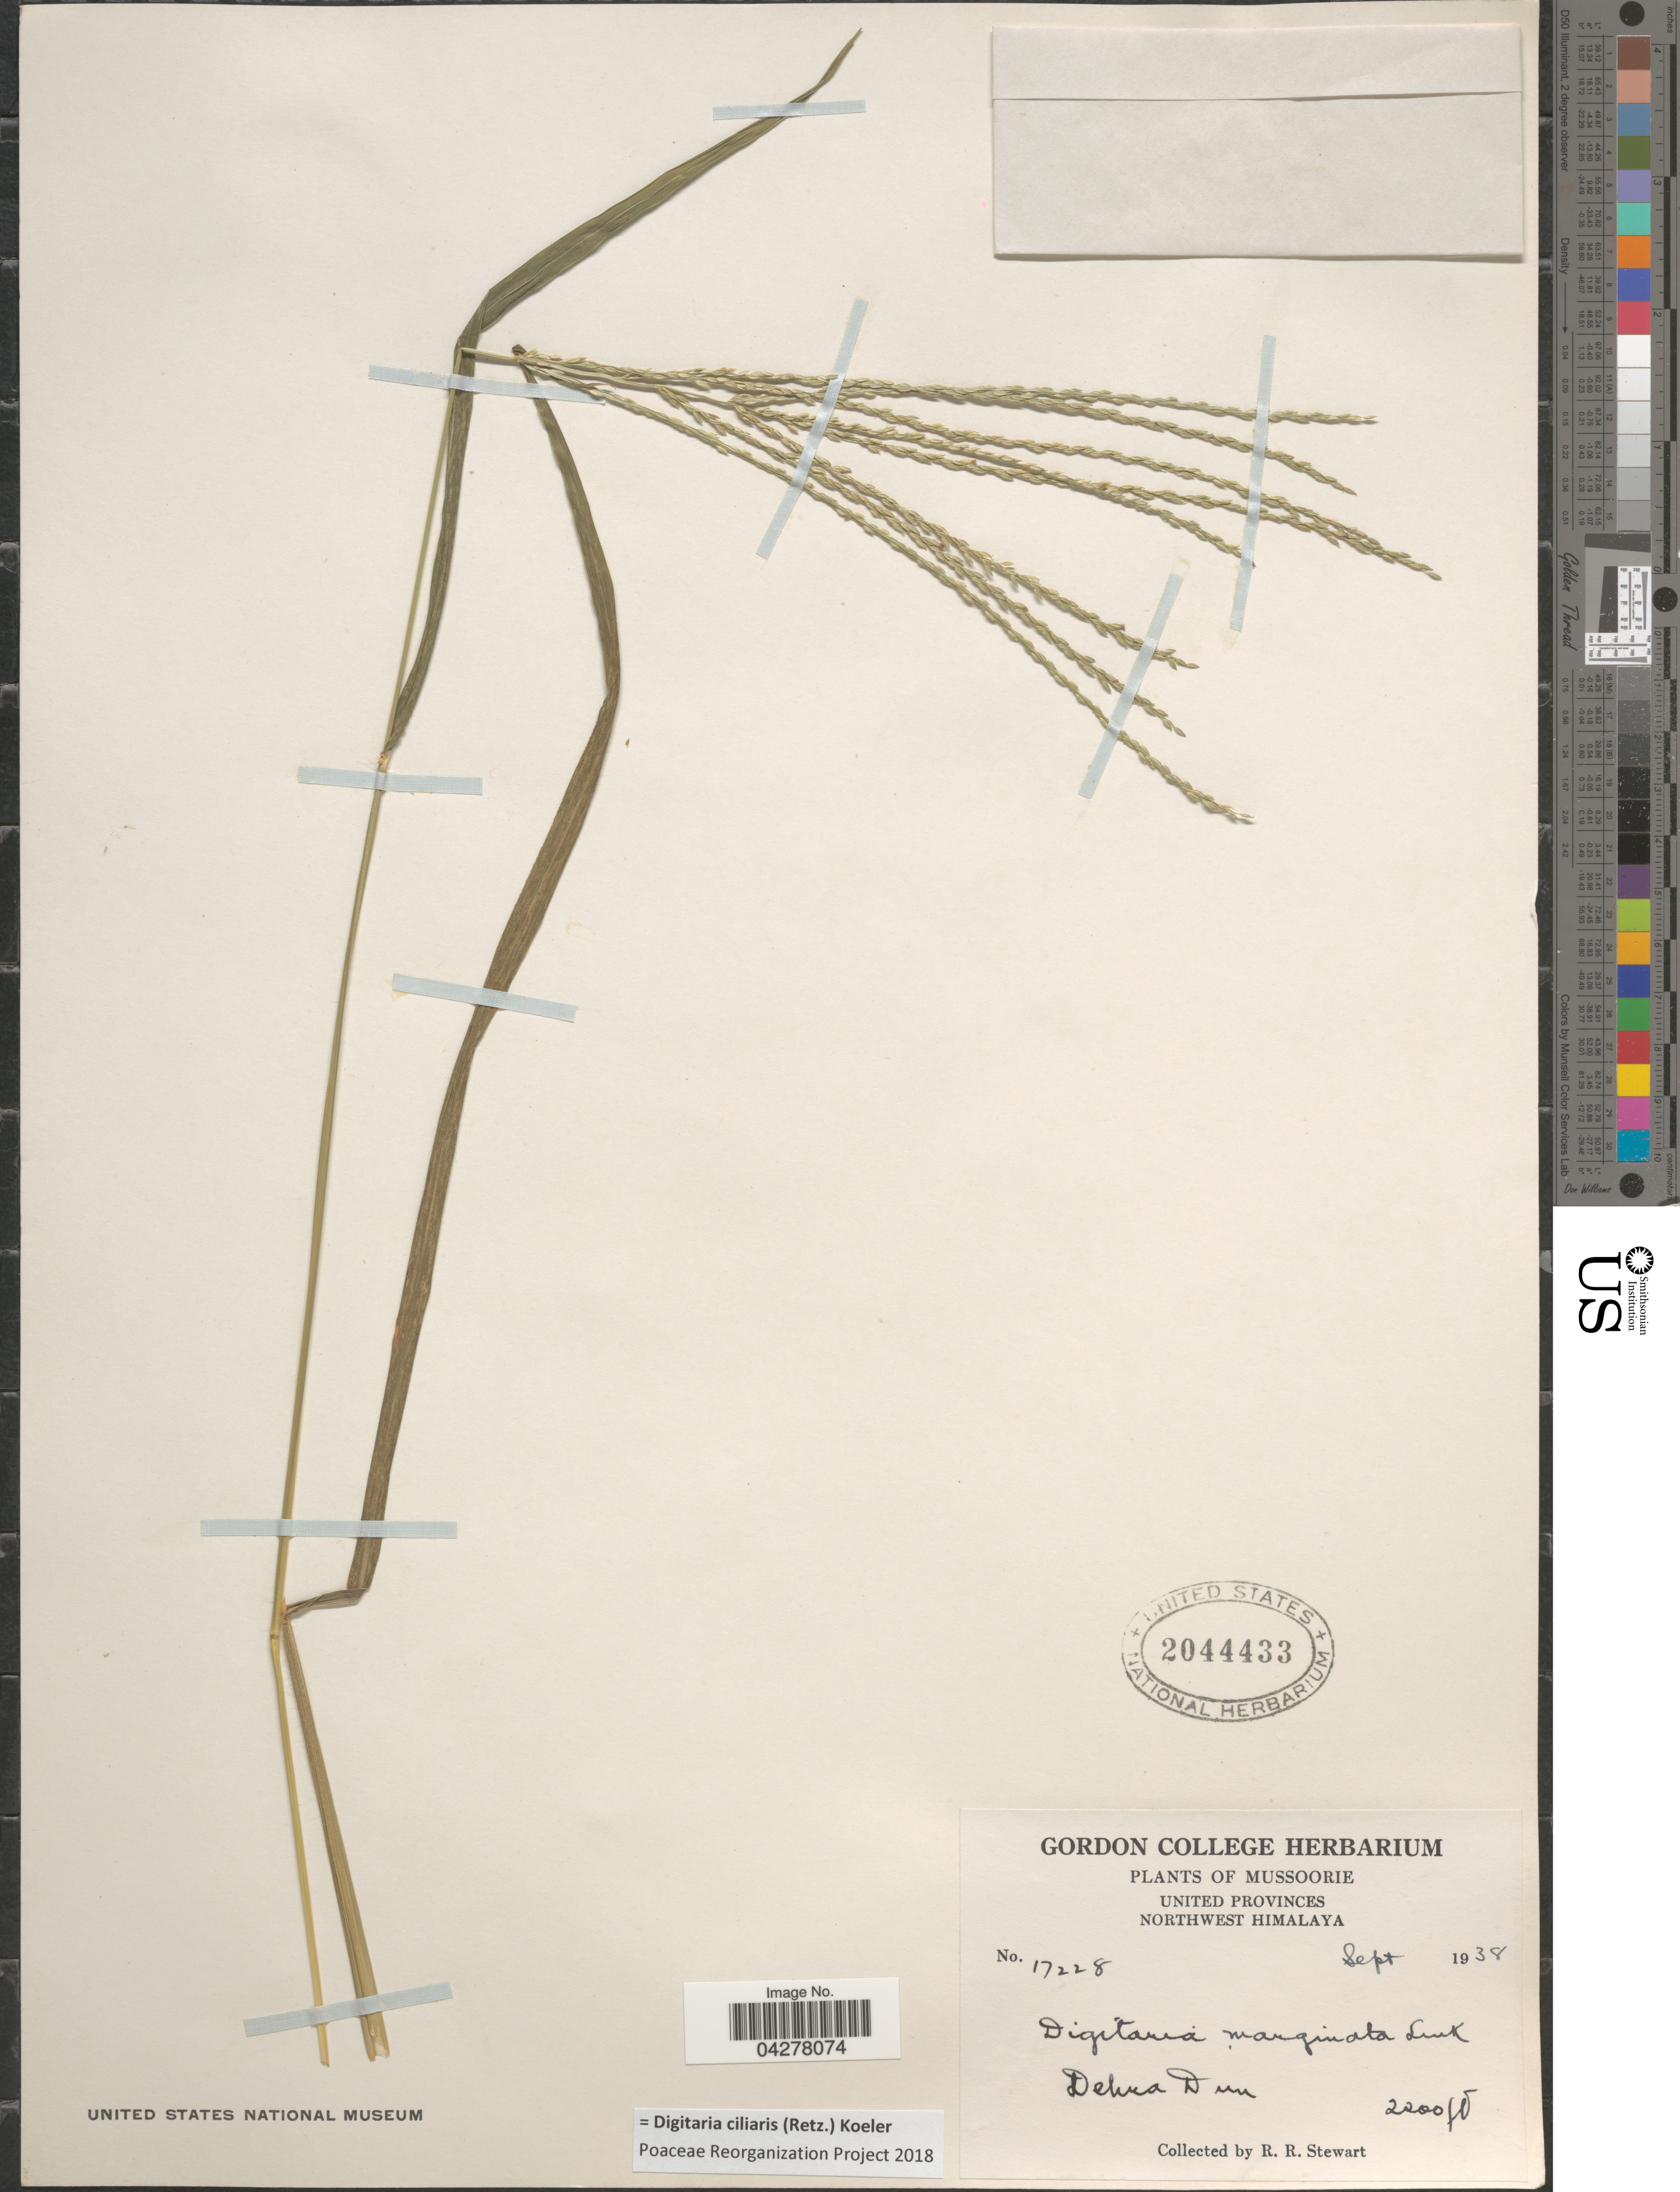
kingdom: Plantae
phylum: Tracheophyta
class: Liliopsida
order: Poales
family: Poaceae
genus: Digitaria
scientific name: Digitaria ciliaris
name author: (Retz.) Koeler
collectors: R. Stewart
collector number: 17228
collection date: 1938-09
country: India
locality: Mussoorie. United Provinces. Northwest Himalaya. Dehra Dun.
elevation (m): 671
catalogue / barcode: US 2044433